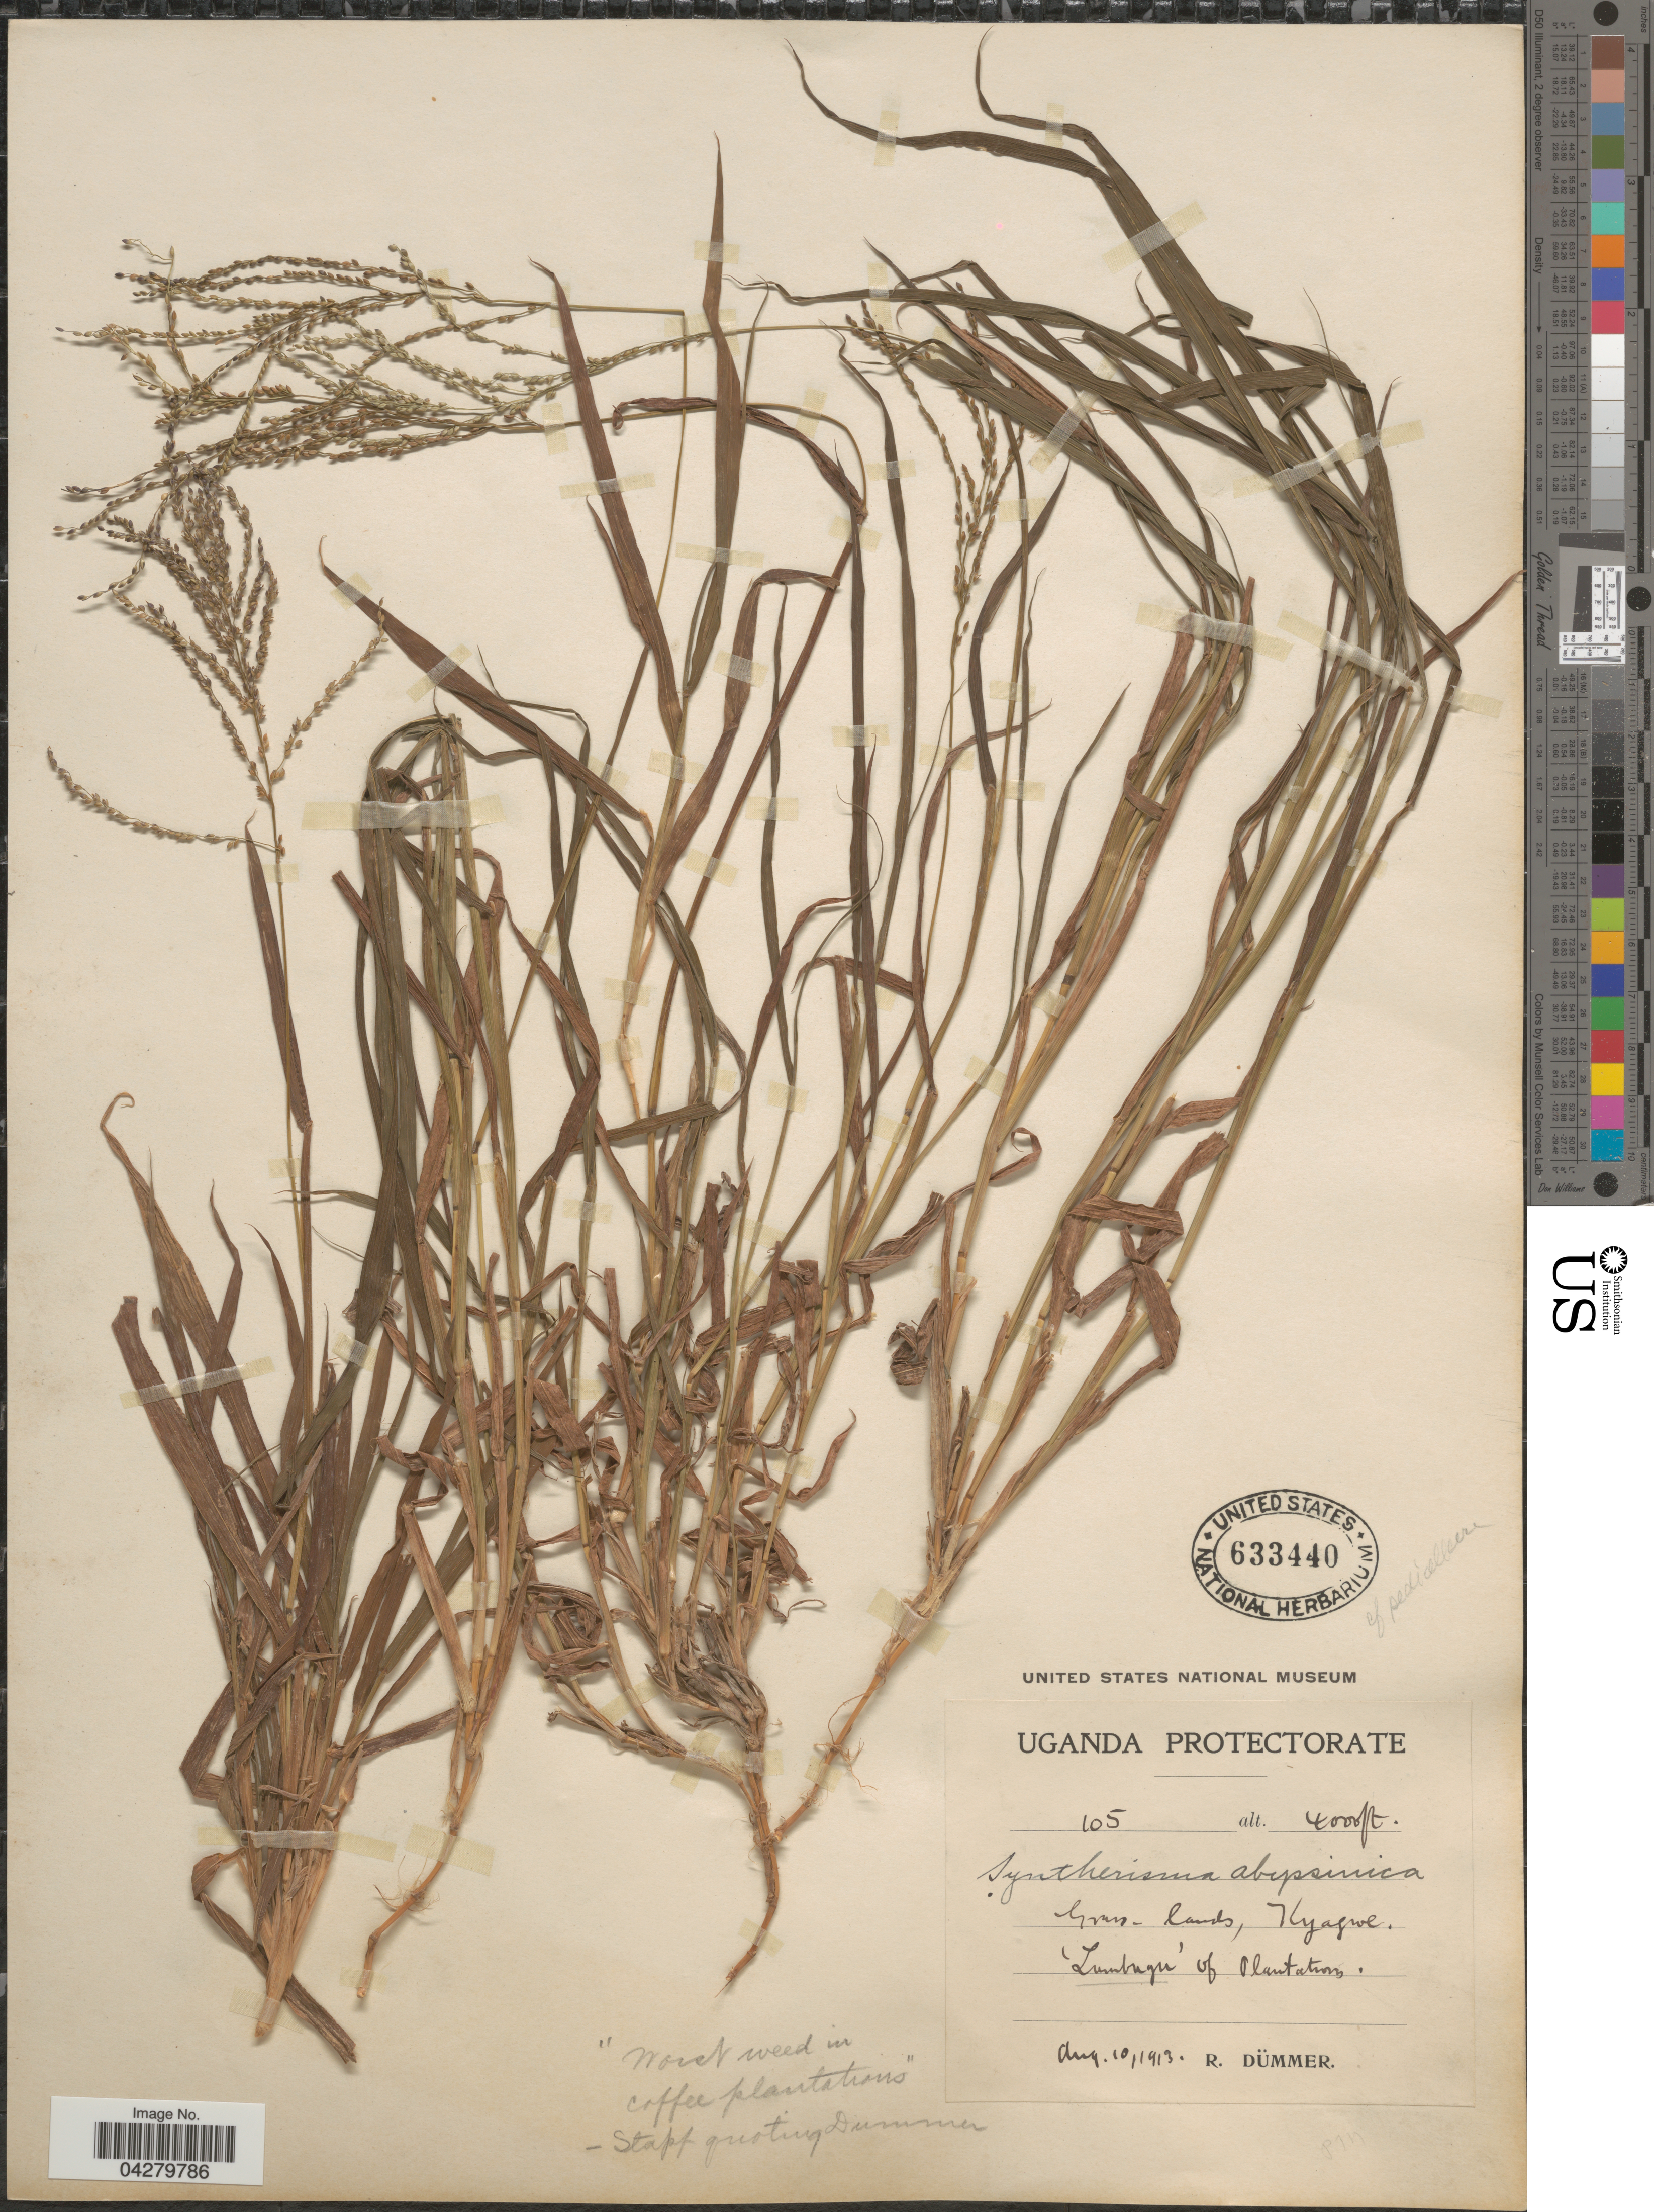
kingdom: Plantae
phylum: Tracheophyta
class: Liliopsida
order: Poales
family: Poaceae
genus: Digitaria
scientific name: Digitaria abyssinica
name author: (Hochst. ex Rich.) Stapf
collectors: R. Dümmer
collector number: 105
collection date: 1913-08-10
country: Uganda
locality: Uganda Protectorate. Kyagwe.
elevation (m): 1219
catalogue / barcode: US 633440